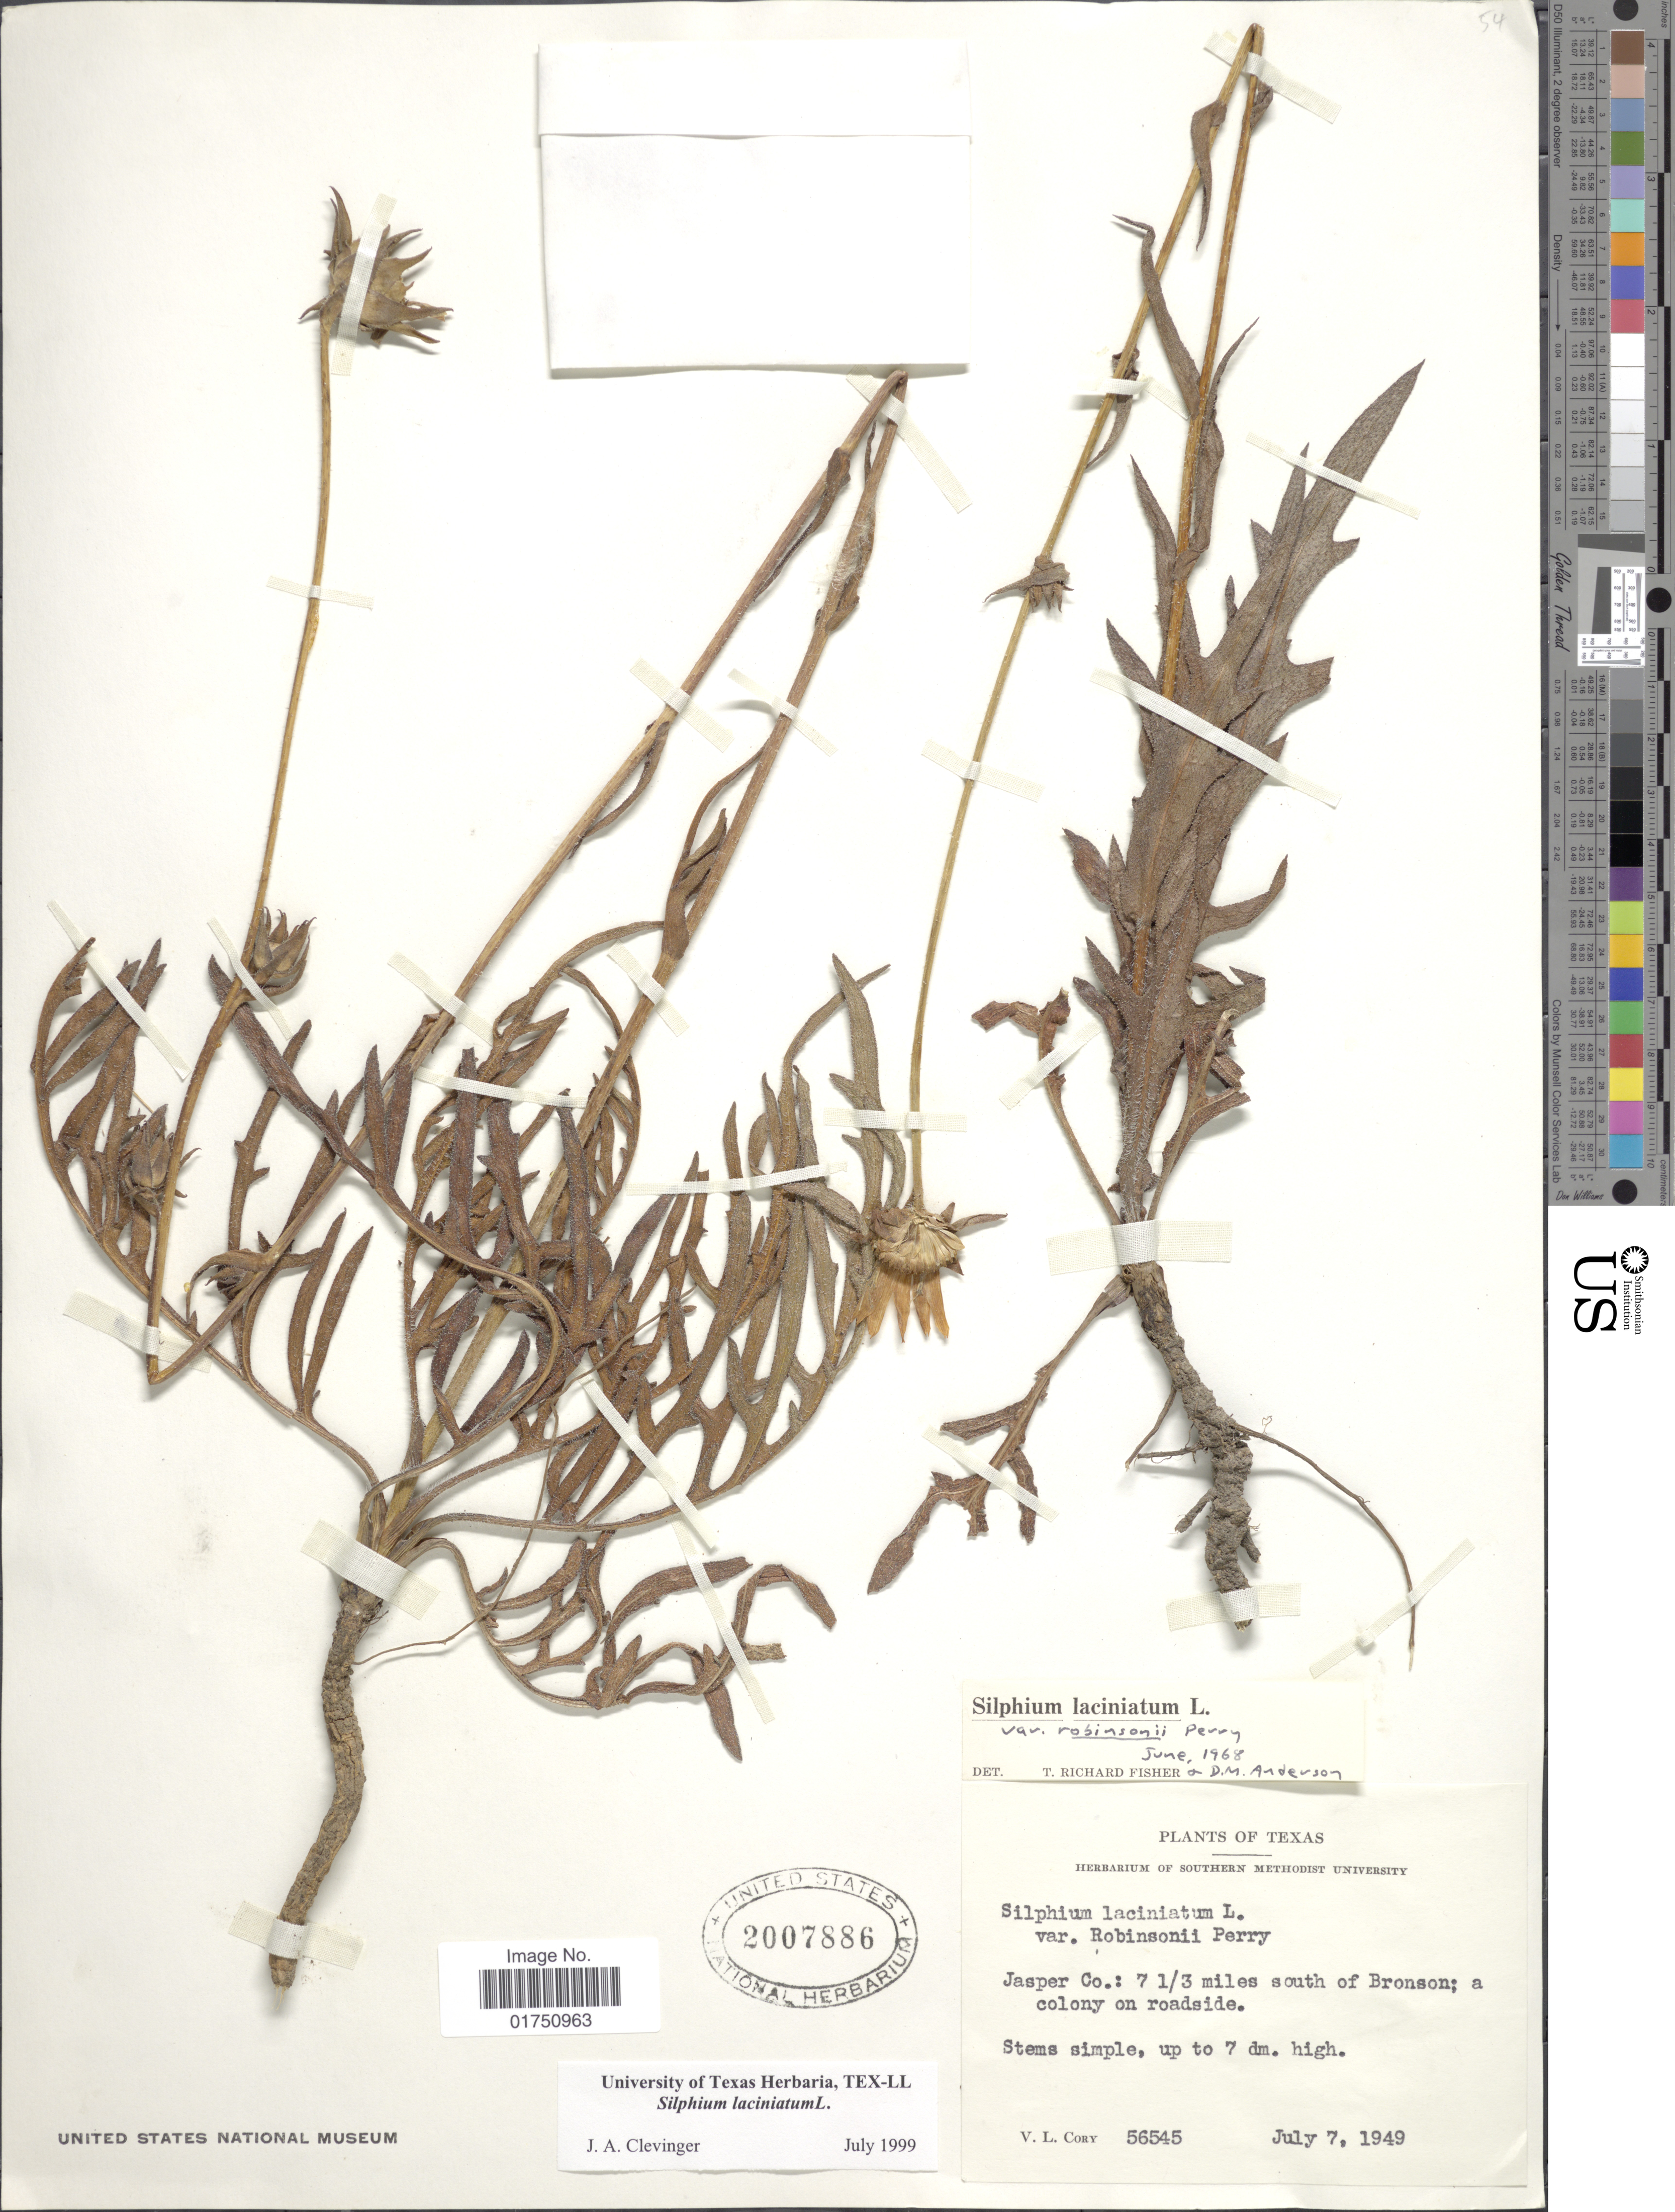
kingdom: Plantae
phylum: Tracheophyta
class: Magnoliopsida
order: Asterales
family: Asteraceae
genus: Silphium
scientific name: Silphium laciniatum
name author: L.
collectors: V. Cory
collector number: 56545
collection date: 1949-07-07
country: United States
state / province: Texas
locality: Jasper Co.: 7 1/3 miles south of Bronson; a colony on roadside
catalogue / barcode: US 2007886